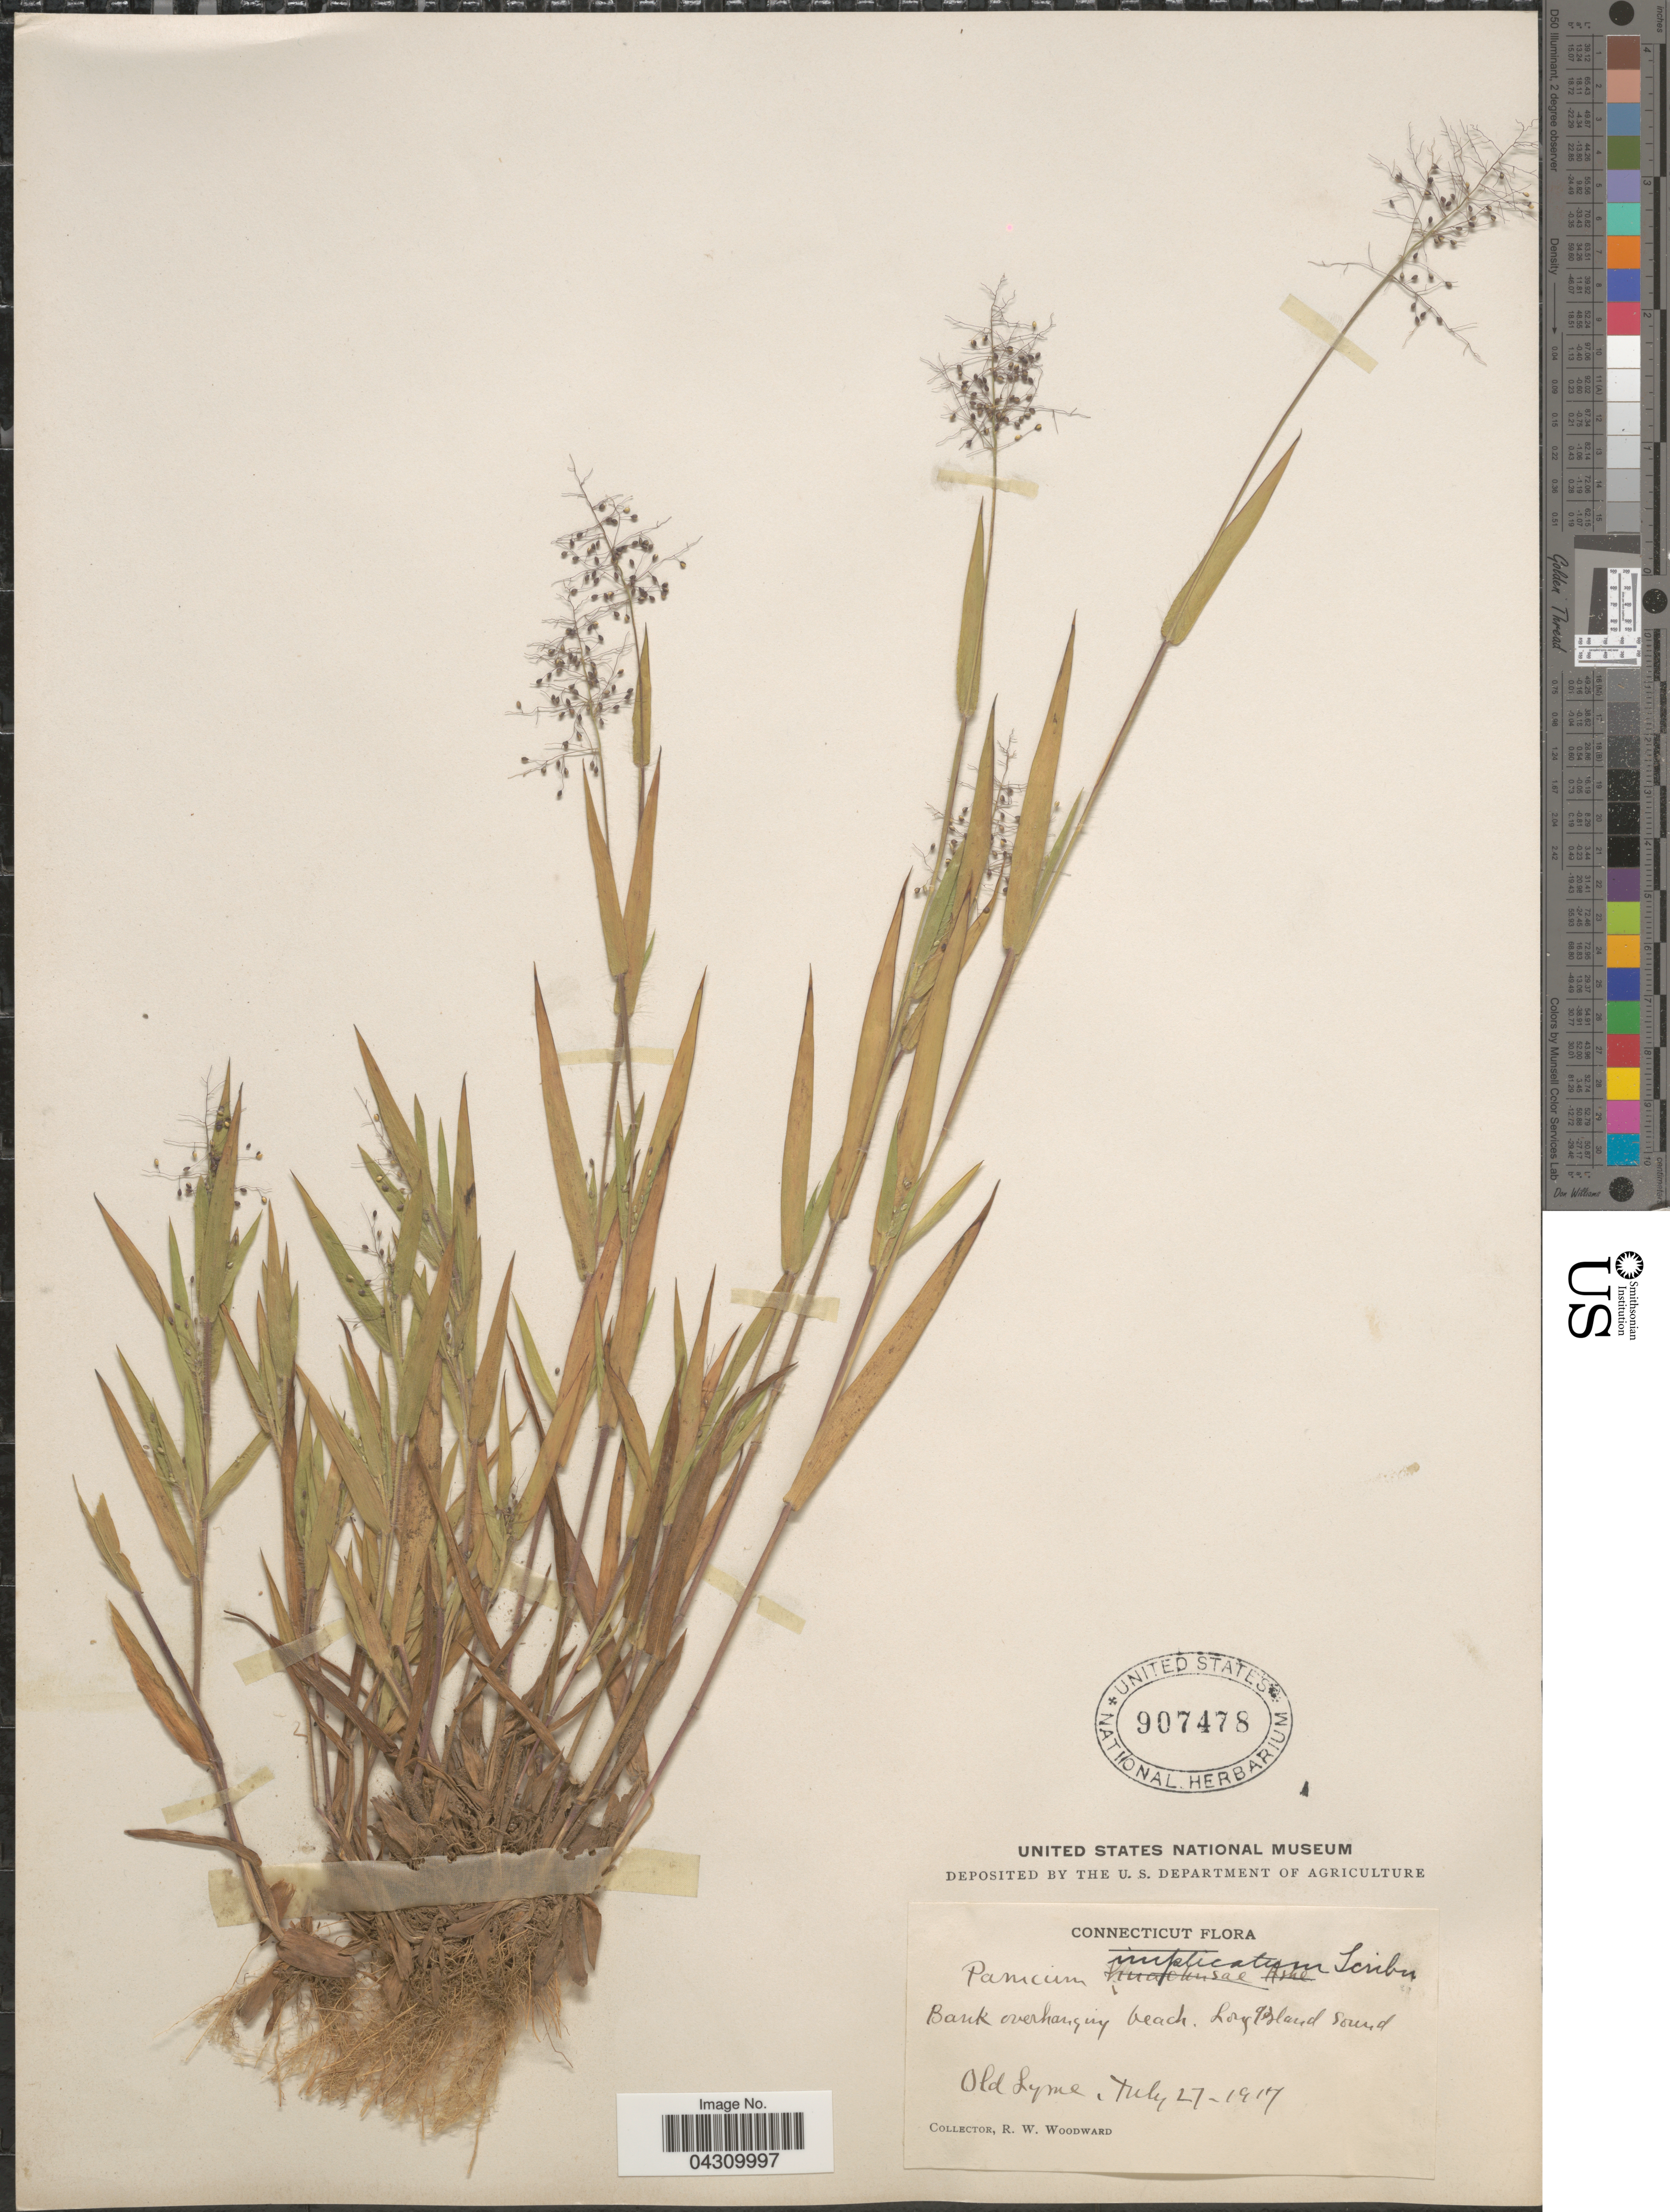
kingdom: Plantae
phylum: Tracheophyta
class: Liliopsida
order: Poales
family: Poaceae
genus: Dichanthelium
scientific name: Dichanthelium acuminatum var. acuminatum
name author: (Sw.) Gould & C.A. Clark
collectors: R. Woodward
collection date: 1917-07-27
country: United States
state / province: Connecticut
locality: Bank overhanging beach. Long Island sound. Old Lyme.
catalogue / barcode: US 907478